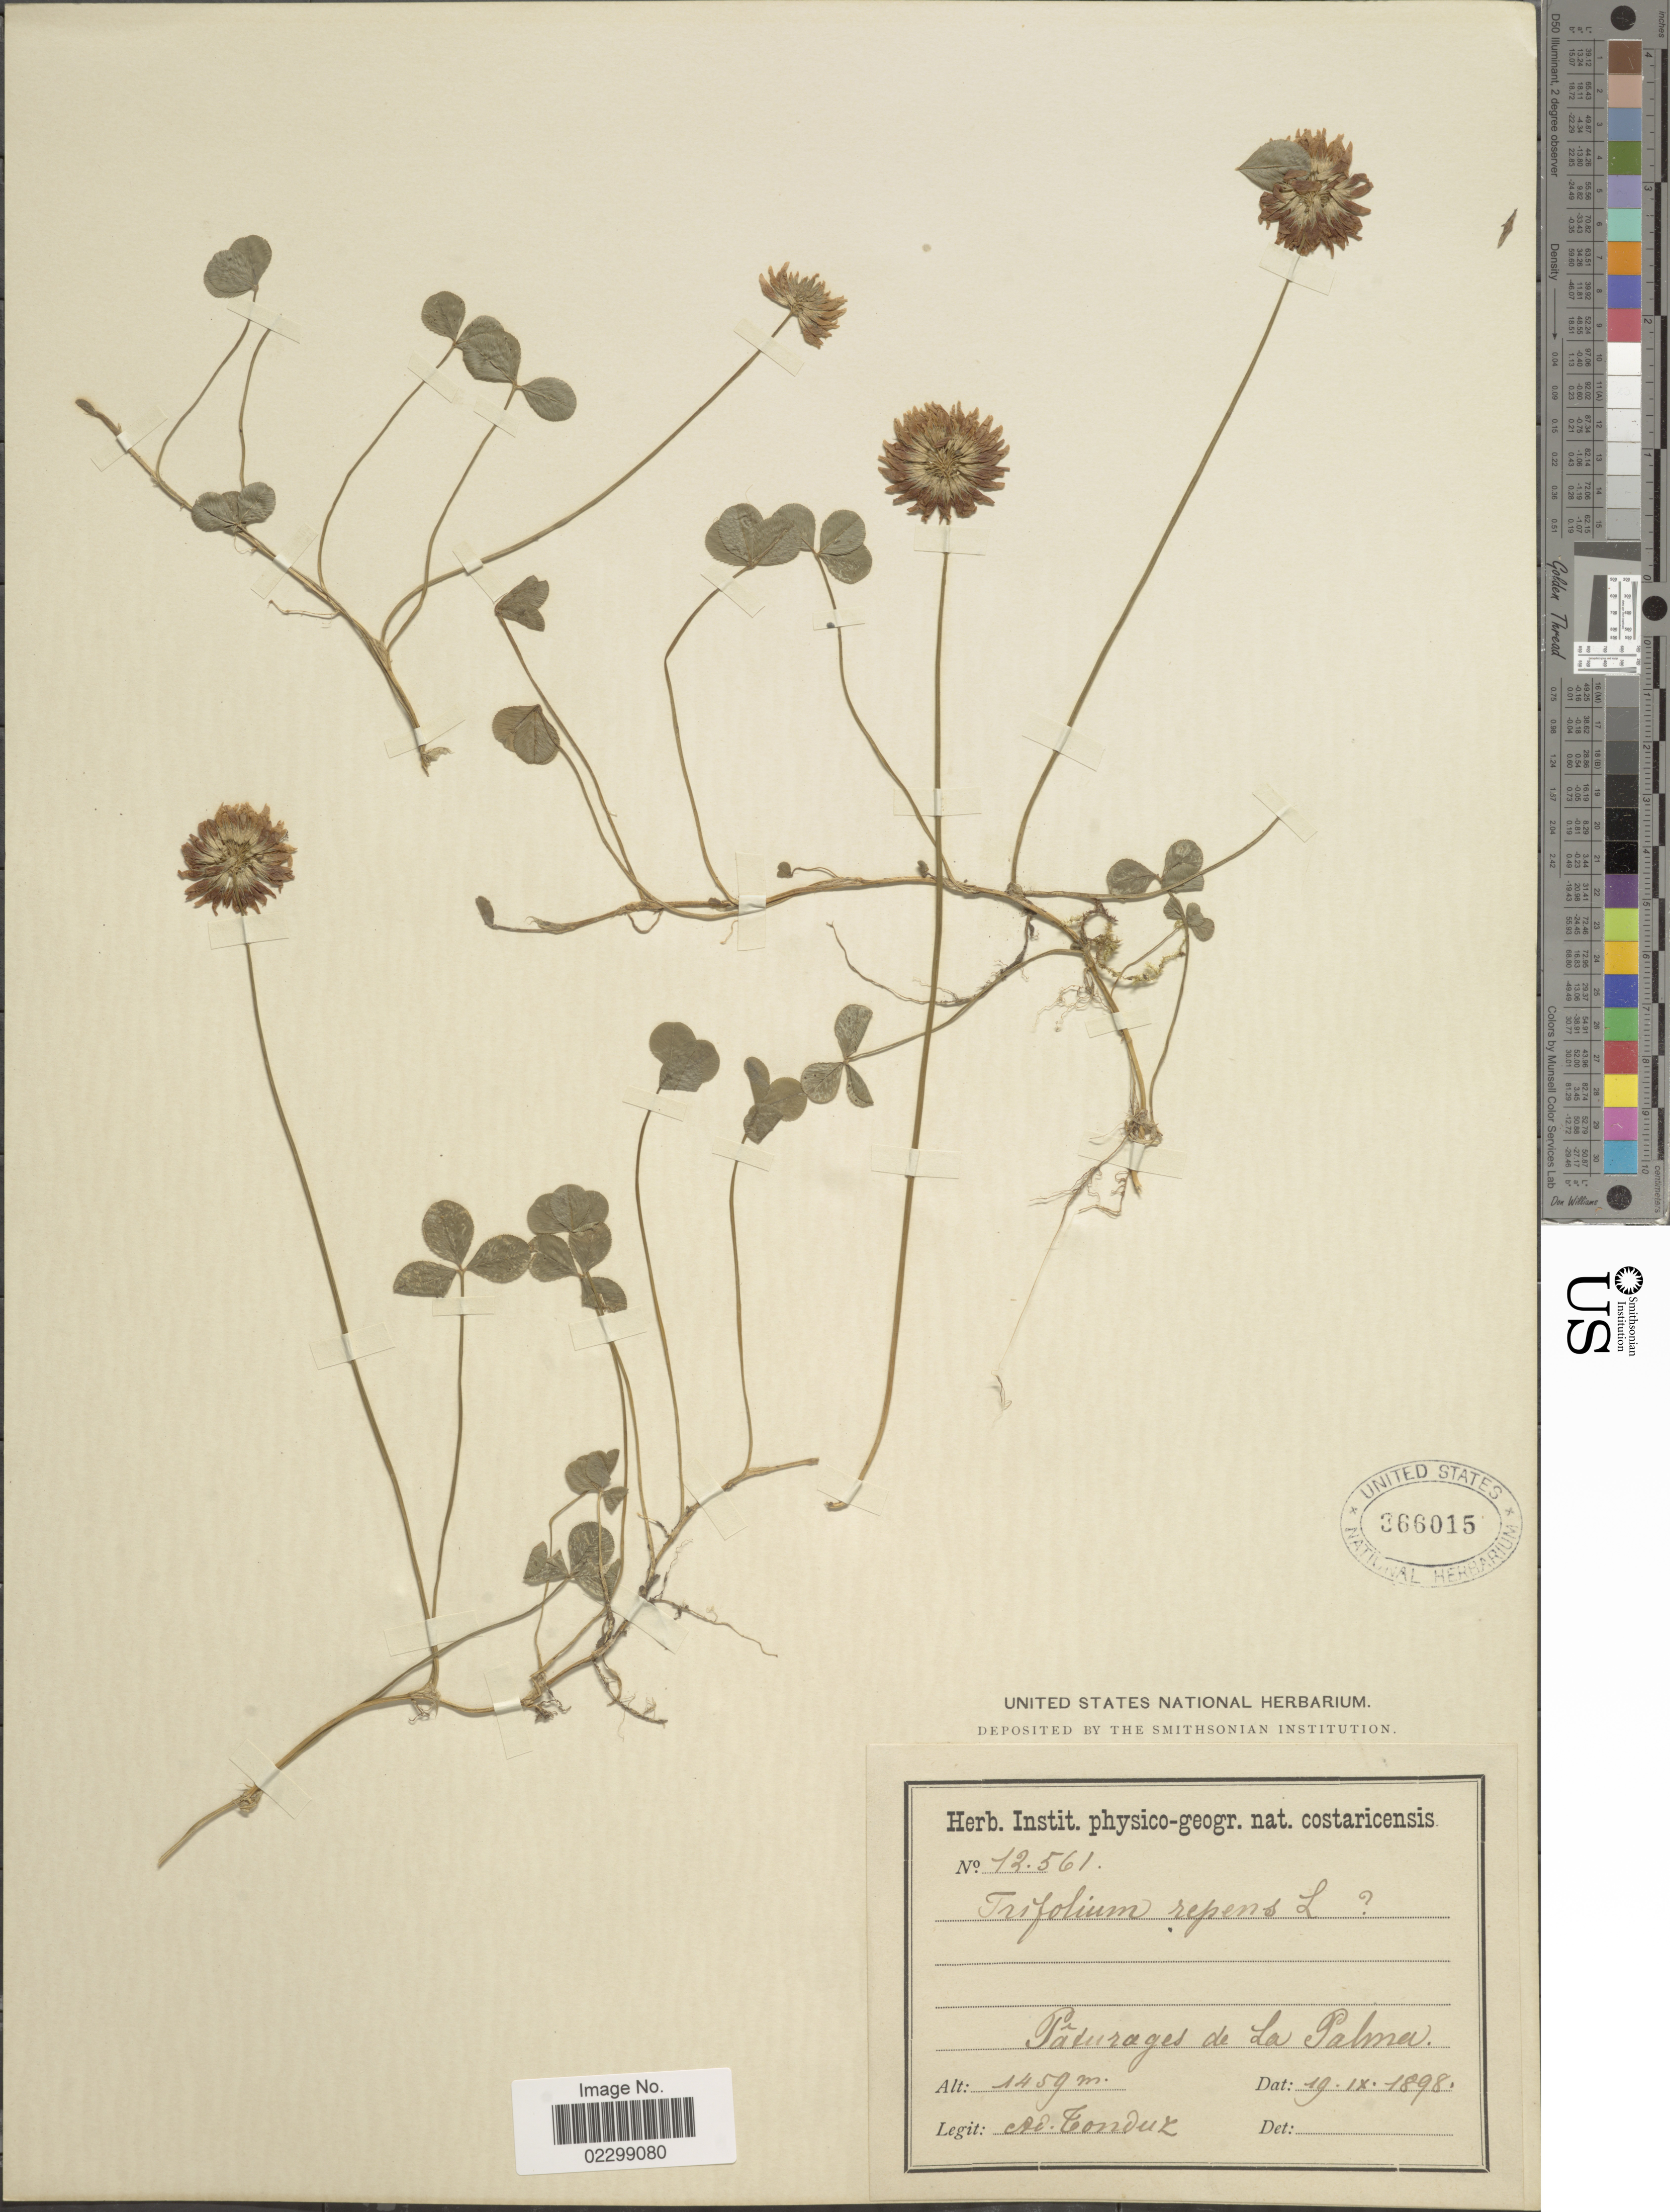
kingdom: Plantae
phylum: Tracheophyta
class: Magnoliopsida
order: Fabales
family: Fabaceae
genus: Trifolium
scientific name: Trifolium repens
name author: L.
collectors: A. Tonduz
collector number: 12561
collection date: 1898-09-19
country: Costa Rica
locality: Paturages de La Palma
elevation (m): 1459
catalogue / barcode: US 366015